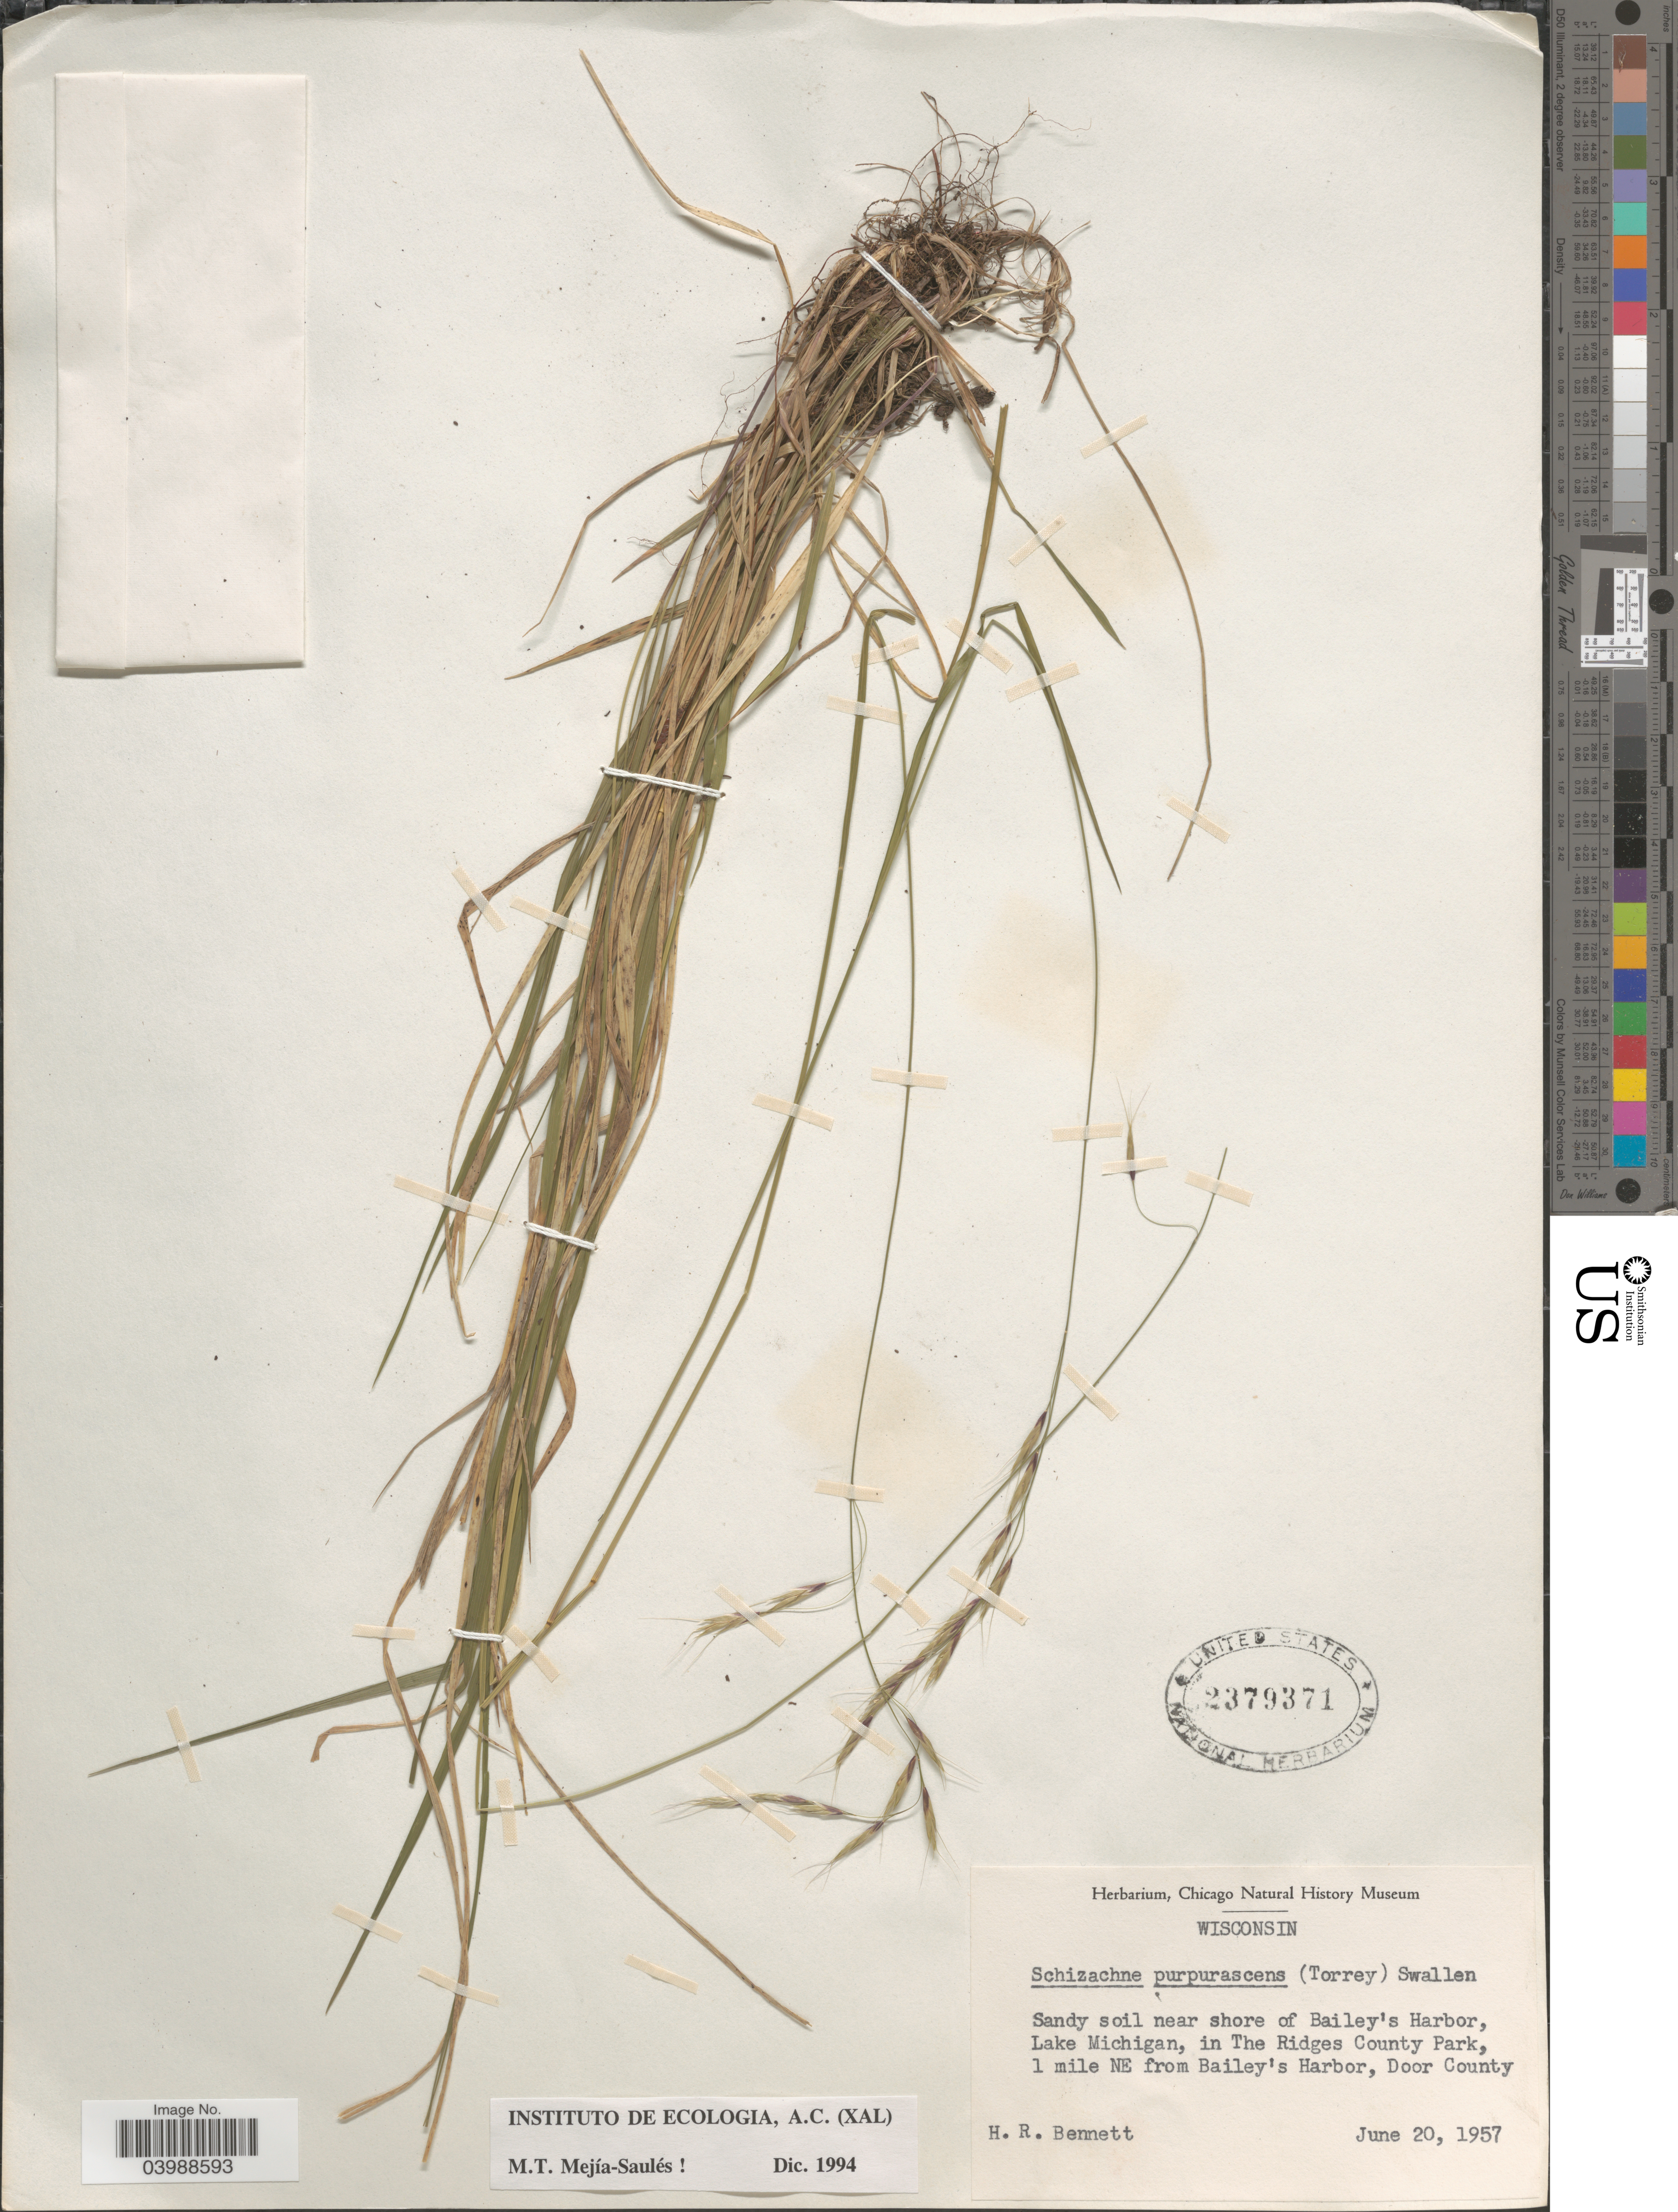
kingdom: Plantae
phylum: Tracheophyta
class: Liliopsida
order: Poales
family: Poaceae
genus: Schizachne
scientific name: Schizachne purpurascens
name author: (Torr.) Swallen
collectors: H. R. Bennett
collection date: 1957-06-20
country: United States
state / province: Wisconsin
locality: Near shore of Bailey's Harbor, Lake Michigan, in The Ridges County Park, 1 mile NE from Bailey's Harbor, Door County.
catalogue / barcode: US 2379371